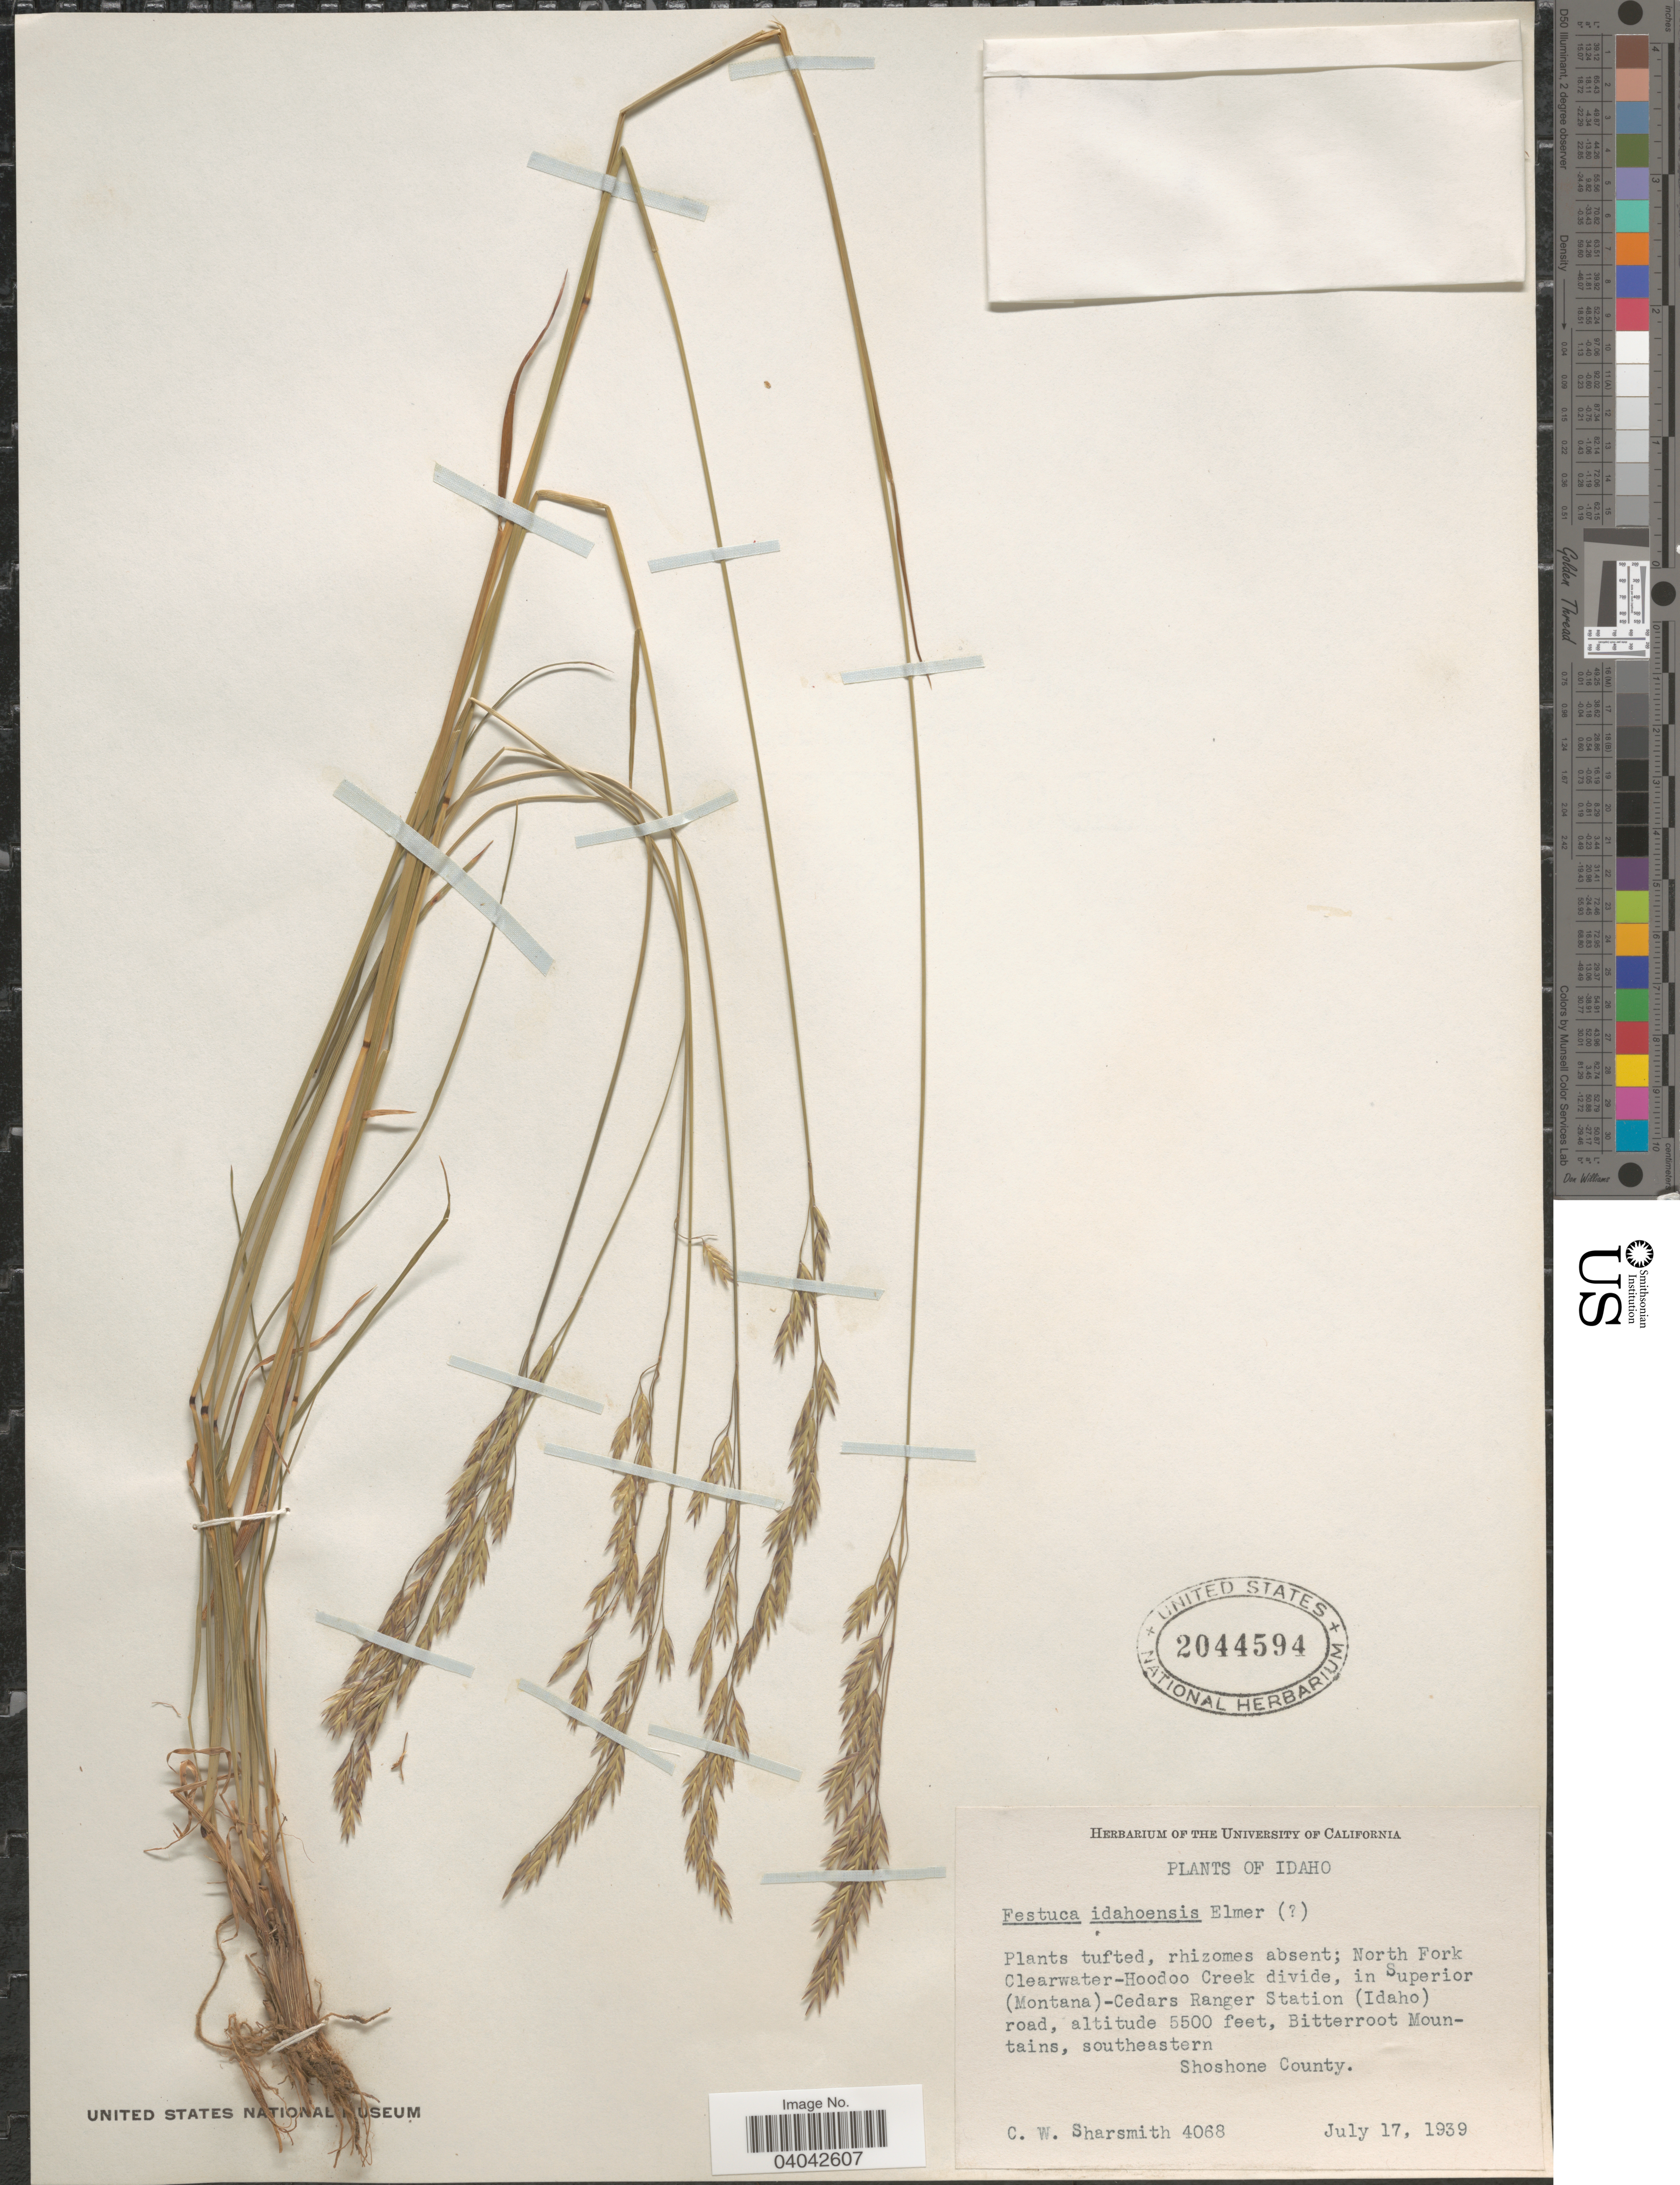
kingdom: Plantae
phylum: Tracheophyta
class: Liliopsida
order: Poales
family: Poaceae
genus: Festuca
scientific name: Festuca idahoensis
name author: Elmer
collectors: C. Sharsmith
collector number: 4068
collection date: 1939-07-17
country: United States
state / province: Idaho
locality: North Fork Clearwater-Hoodoo Creek divide, in Superior (Montana)-Cedars Ranger Station (Idaho) road, Bitterroot Mountains, southeastern Shoshone County.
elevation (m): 1676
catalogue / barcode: US 2044594